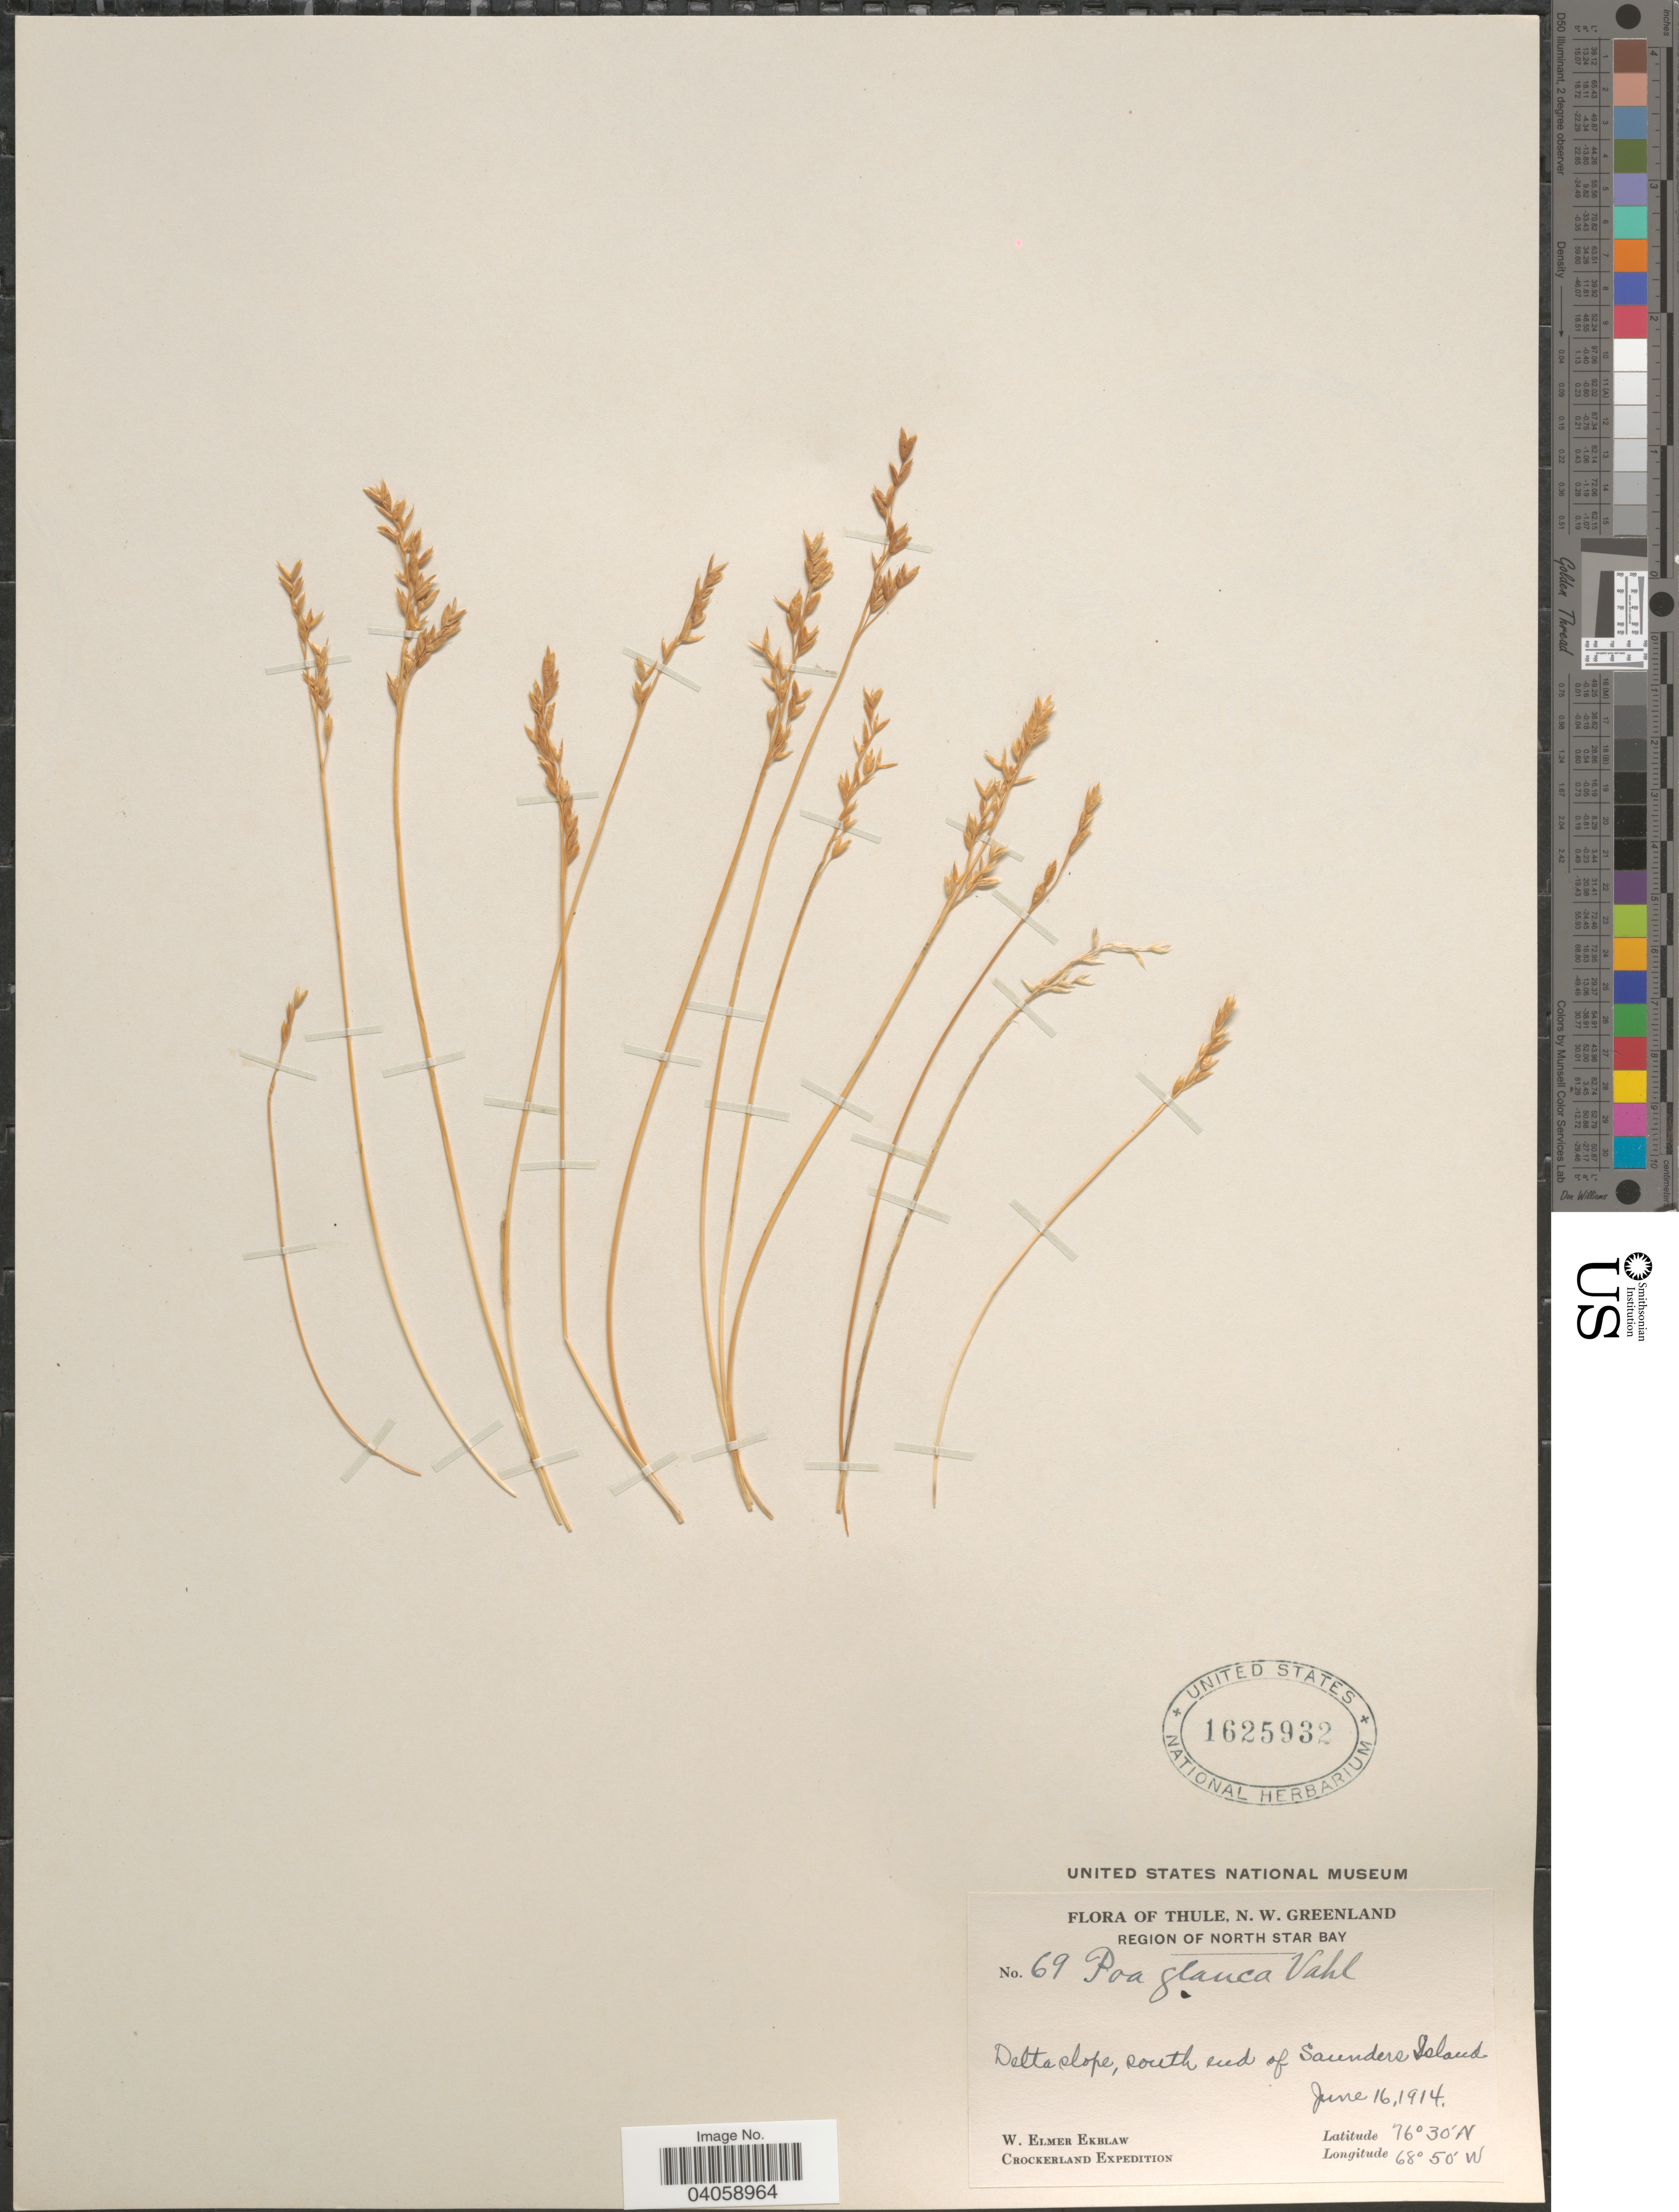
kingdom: Plantae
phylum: Tracheophyta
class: Liliopsida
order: Poales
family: Poaceae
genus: Poa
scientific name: Poa glauca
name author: Vahl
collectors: W. Ekblaw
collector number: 69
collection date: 1914-06-16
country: Greenland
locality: Thule, N. W. Greenland. Region of North Star Bay. Delta slope, south end of Saunders Island.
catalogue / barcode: US 1625932